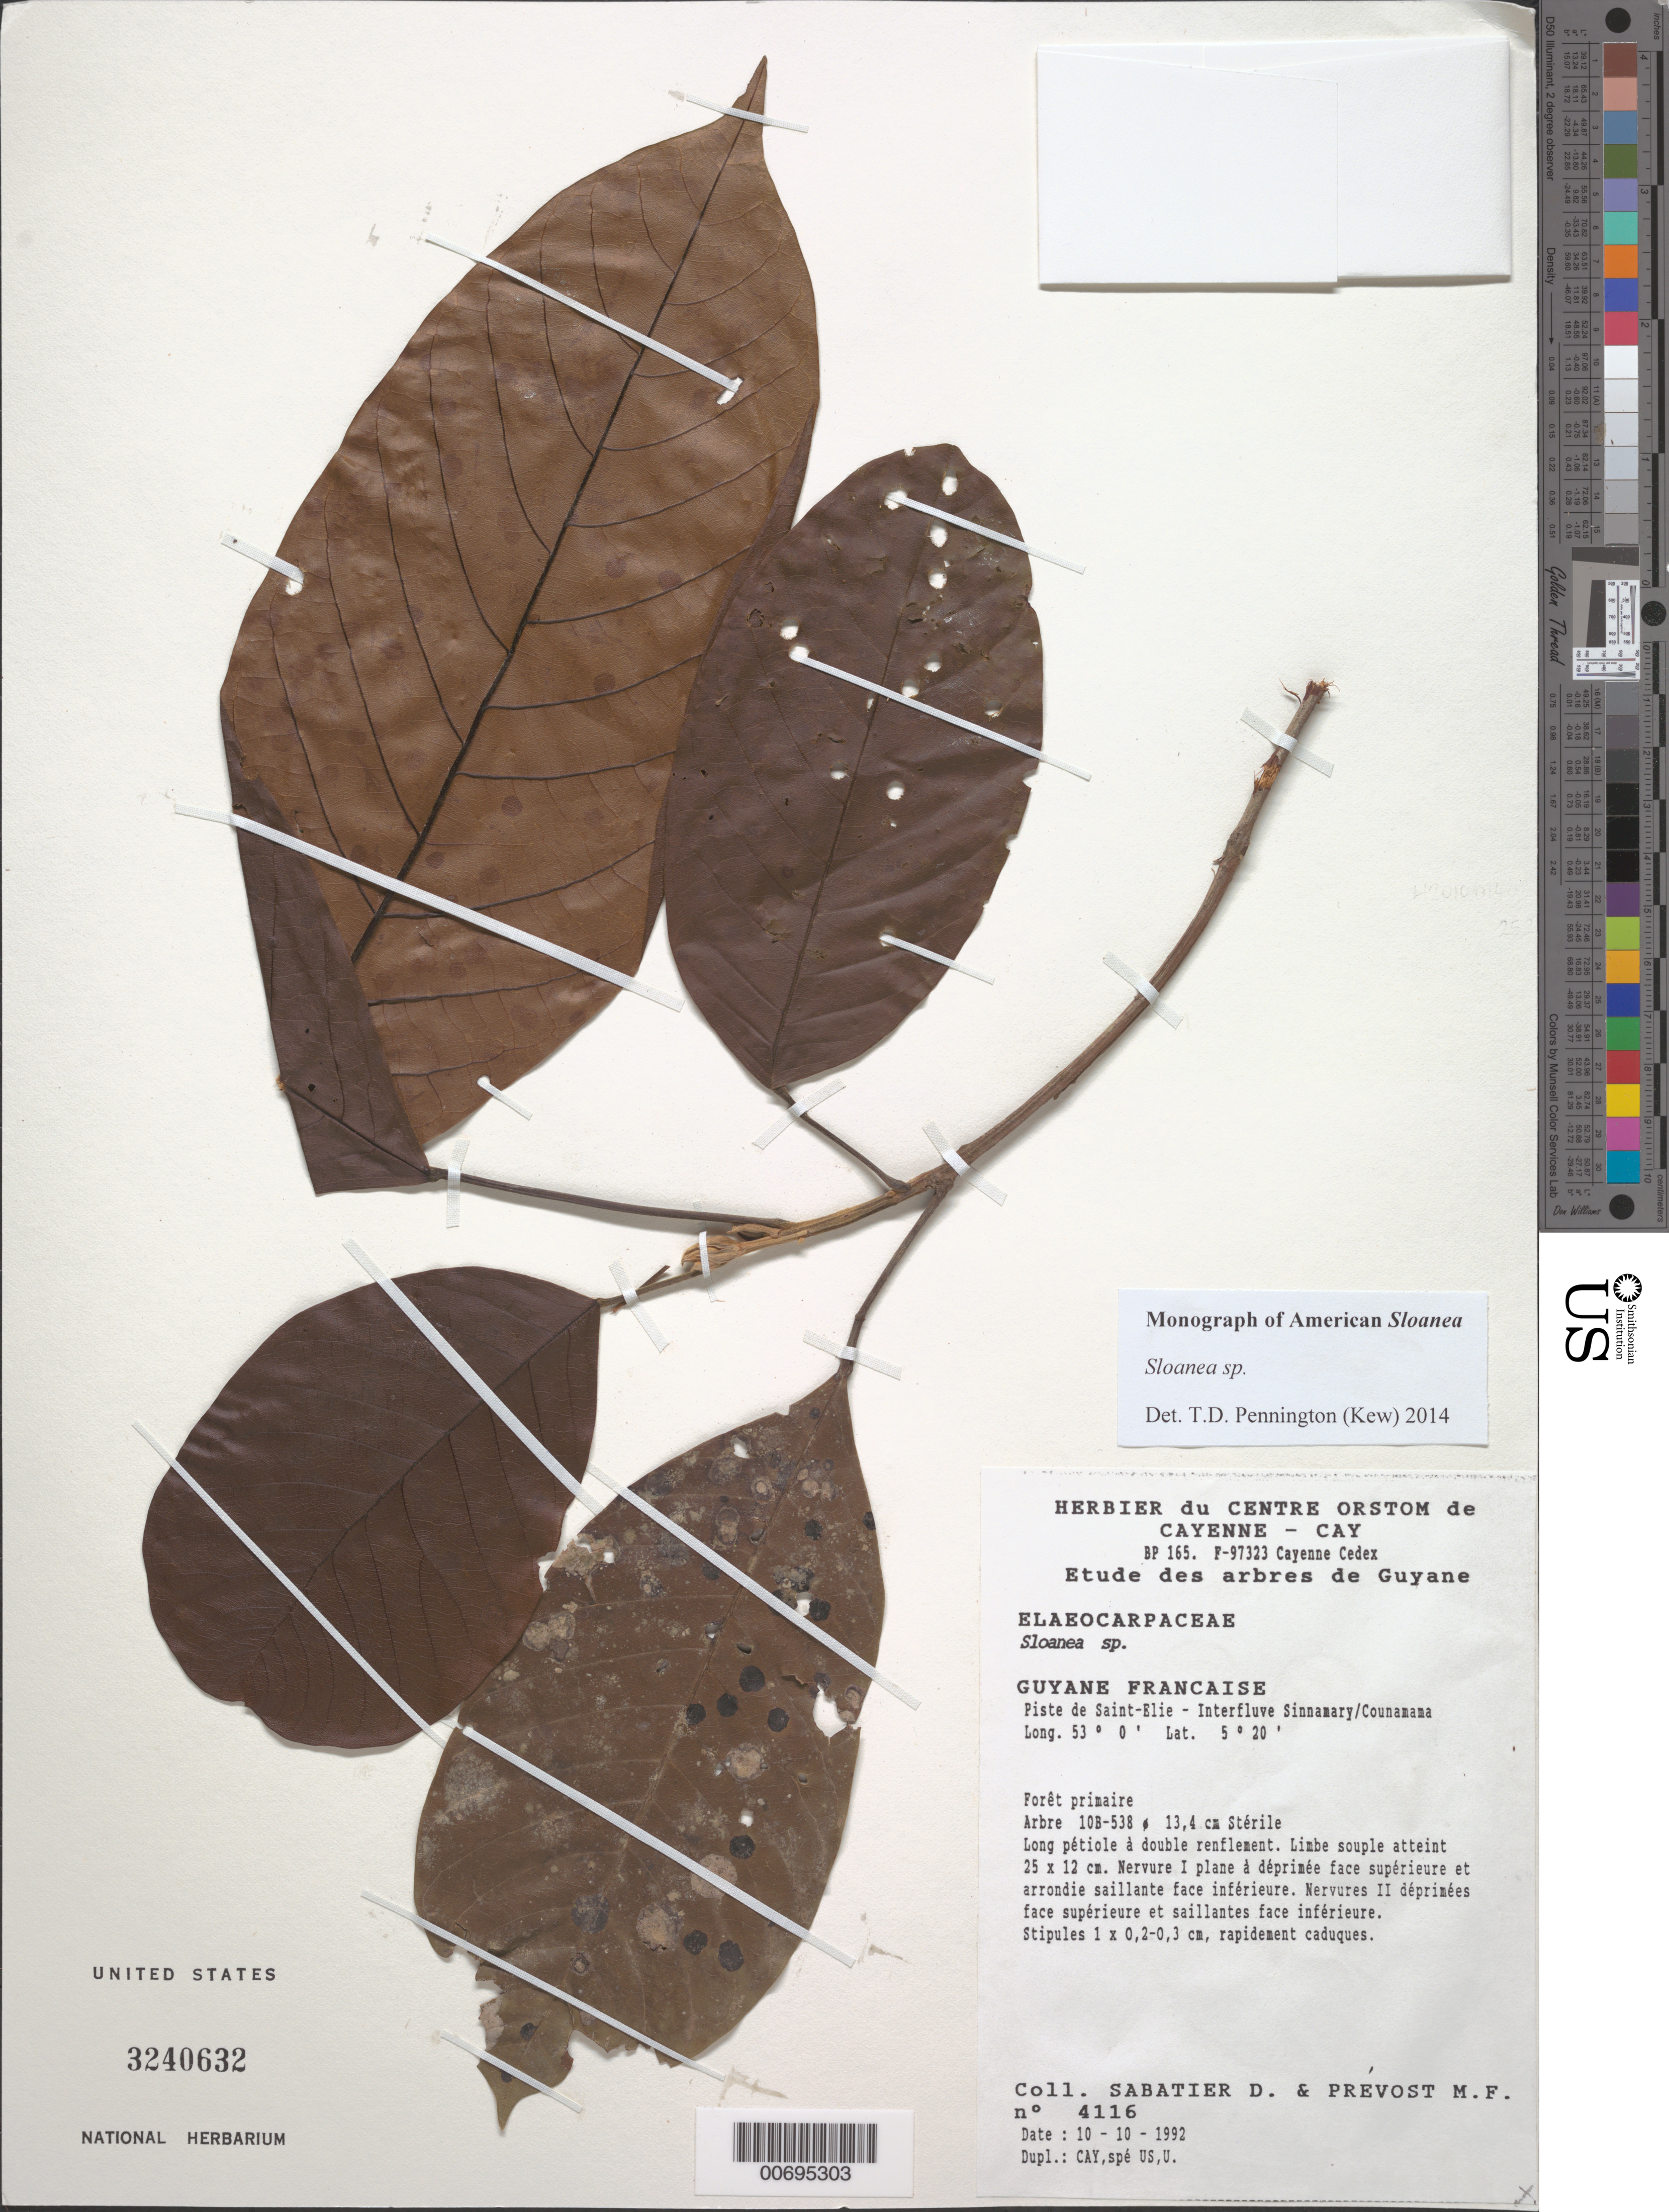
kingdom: Plantae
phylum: Tracheophyta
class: Magnoliopsida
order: Oxalidales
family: Elaeocarpaceae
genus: Sloanea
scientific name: Sloanea sp.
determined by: Pennington, T. D., (K)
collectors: D. Sabatier & M.-F. Prévost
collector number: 4116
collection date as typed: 10-Oct-92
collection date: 1992-10-10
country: French Guiana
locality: Piste de Saint-Élie, interfleuve Sinnamary-Counamama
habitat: Primary forest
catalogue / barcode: US 3240632